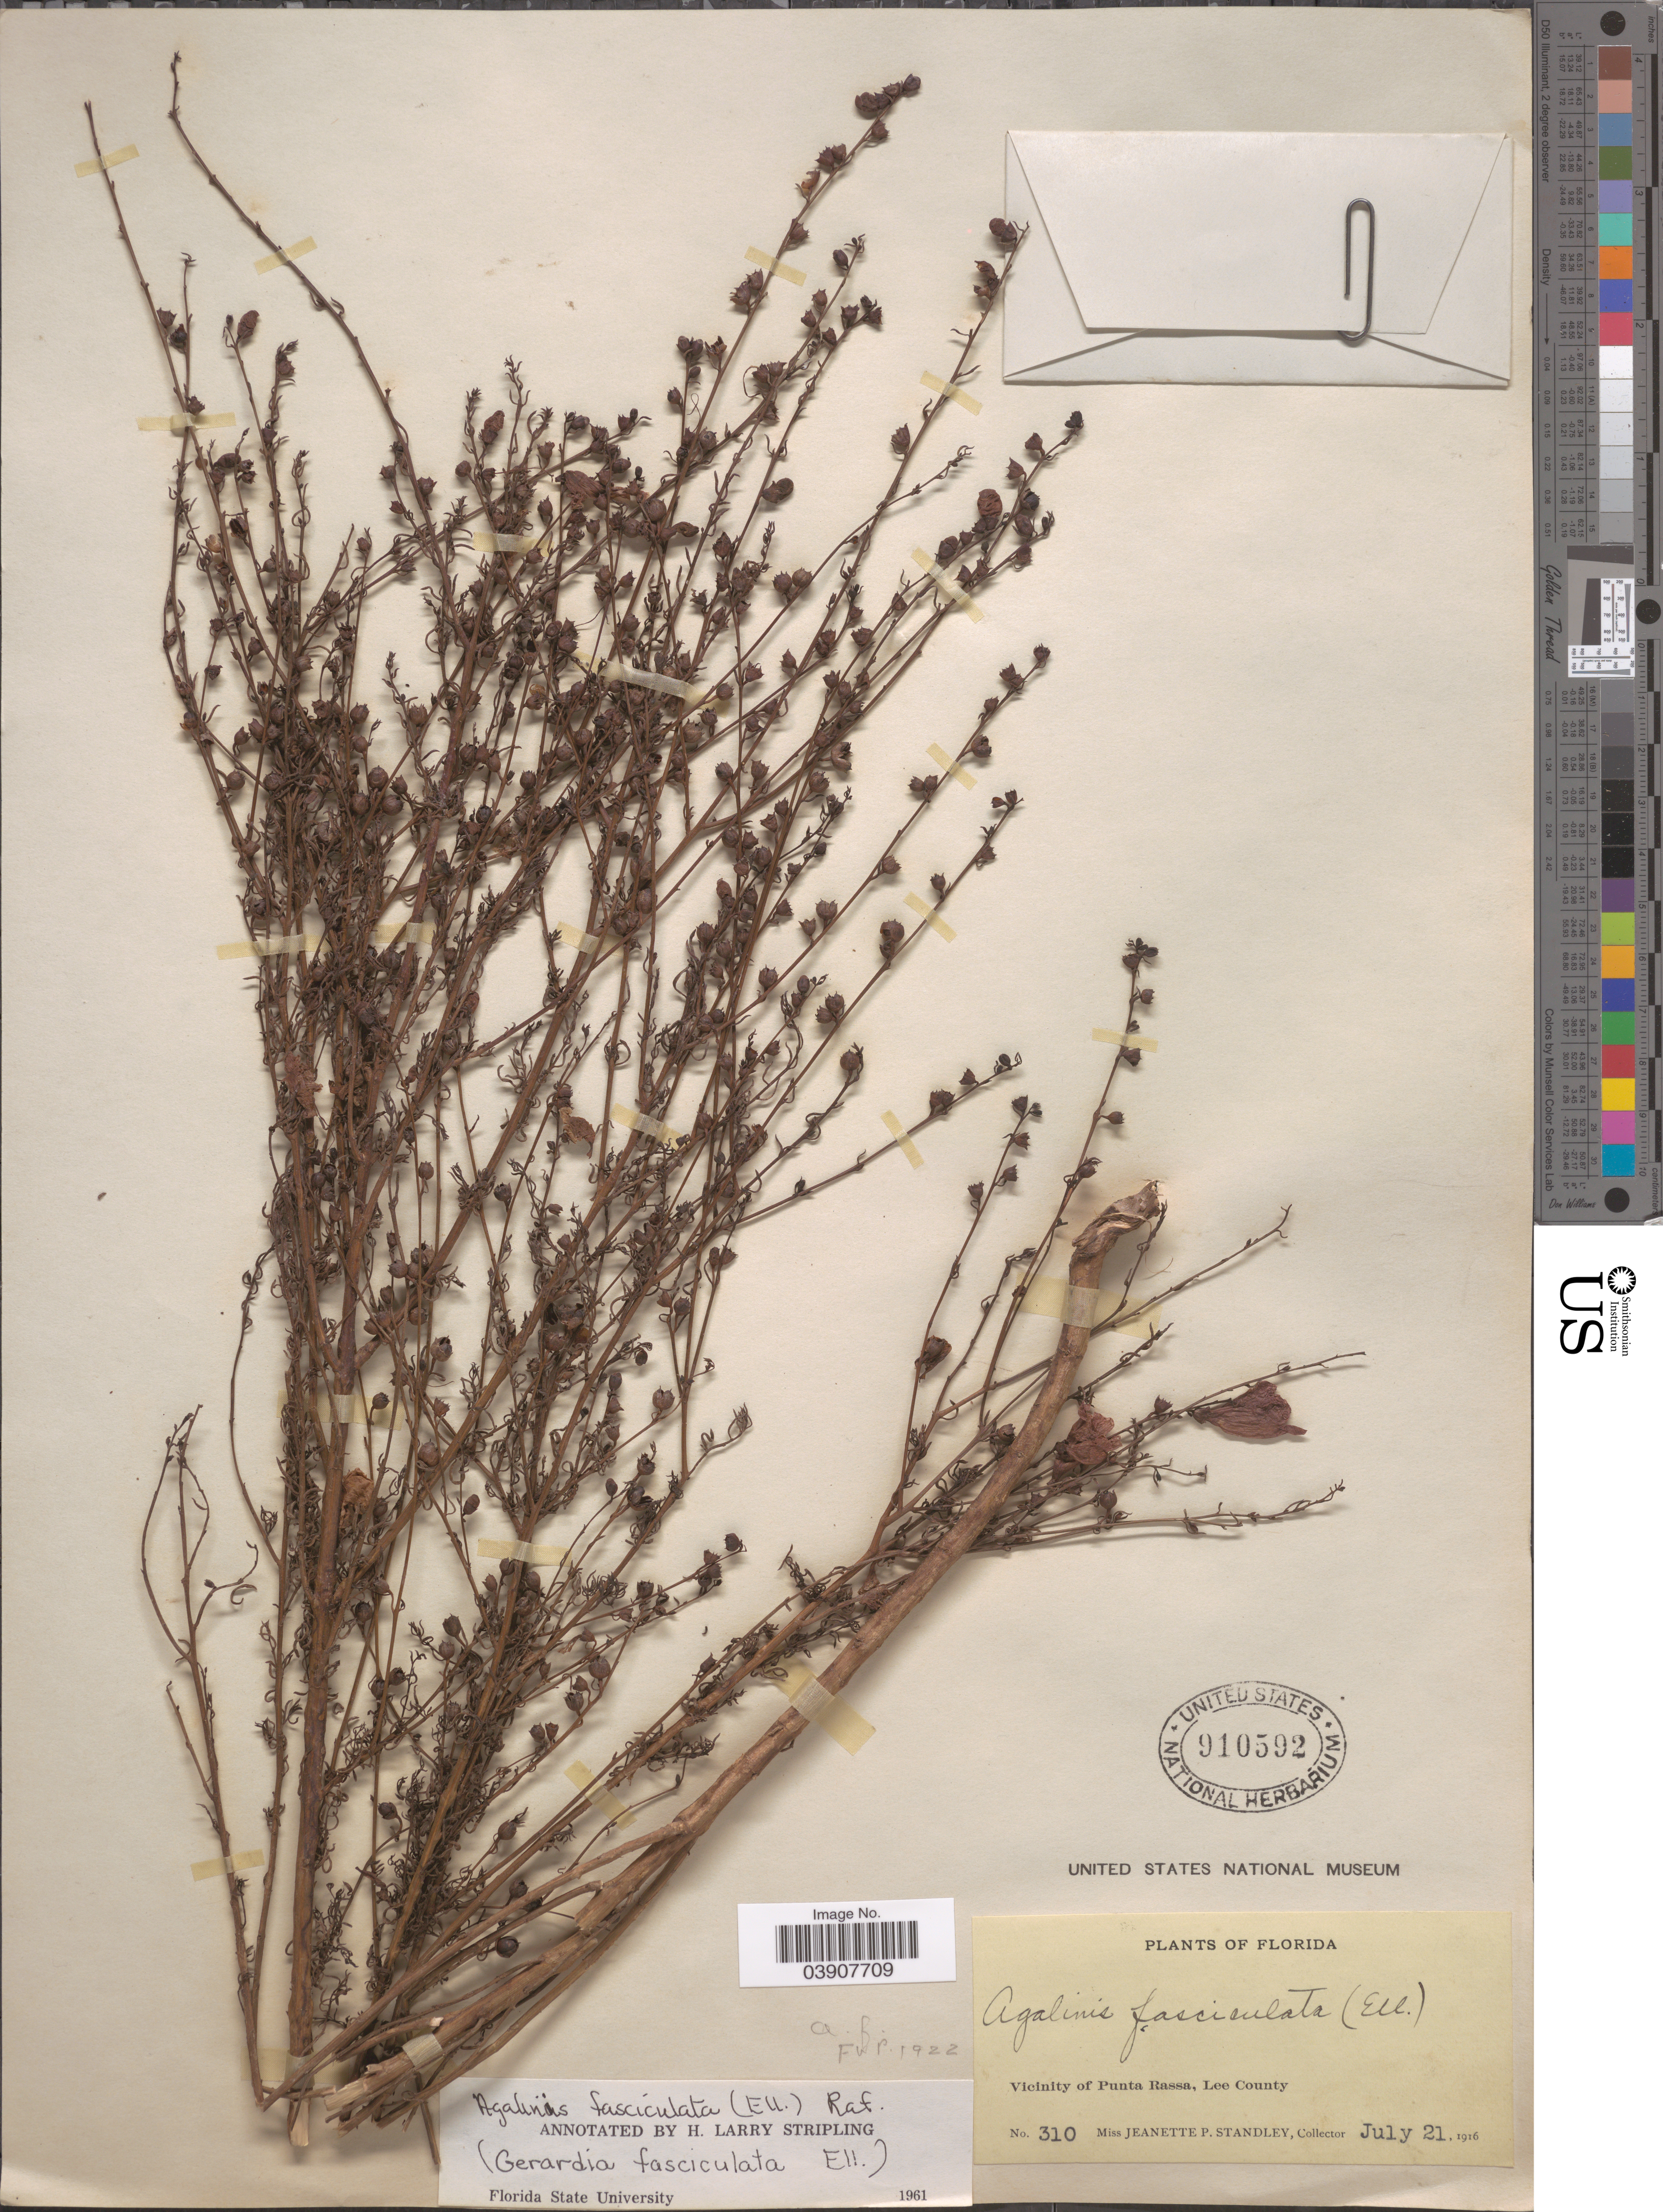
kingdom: Plantae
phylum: Tracheophyta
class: Magnoliopsida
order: Lamiales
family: Orobanchaceae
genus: Agalinis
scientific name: Agalinis fasciculata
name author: (Elliott) Raf.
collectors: J. P. Standley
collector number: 310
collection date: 1916-07-21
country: United States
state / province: Florida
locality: Vicinity of Punta Rassa, Lee County.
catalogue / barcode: US 910592